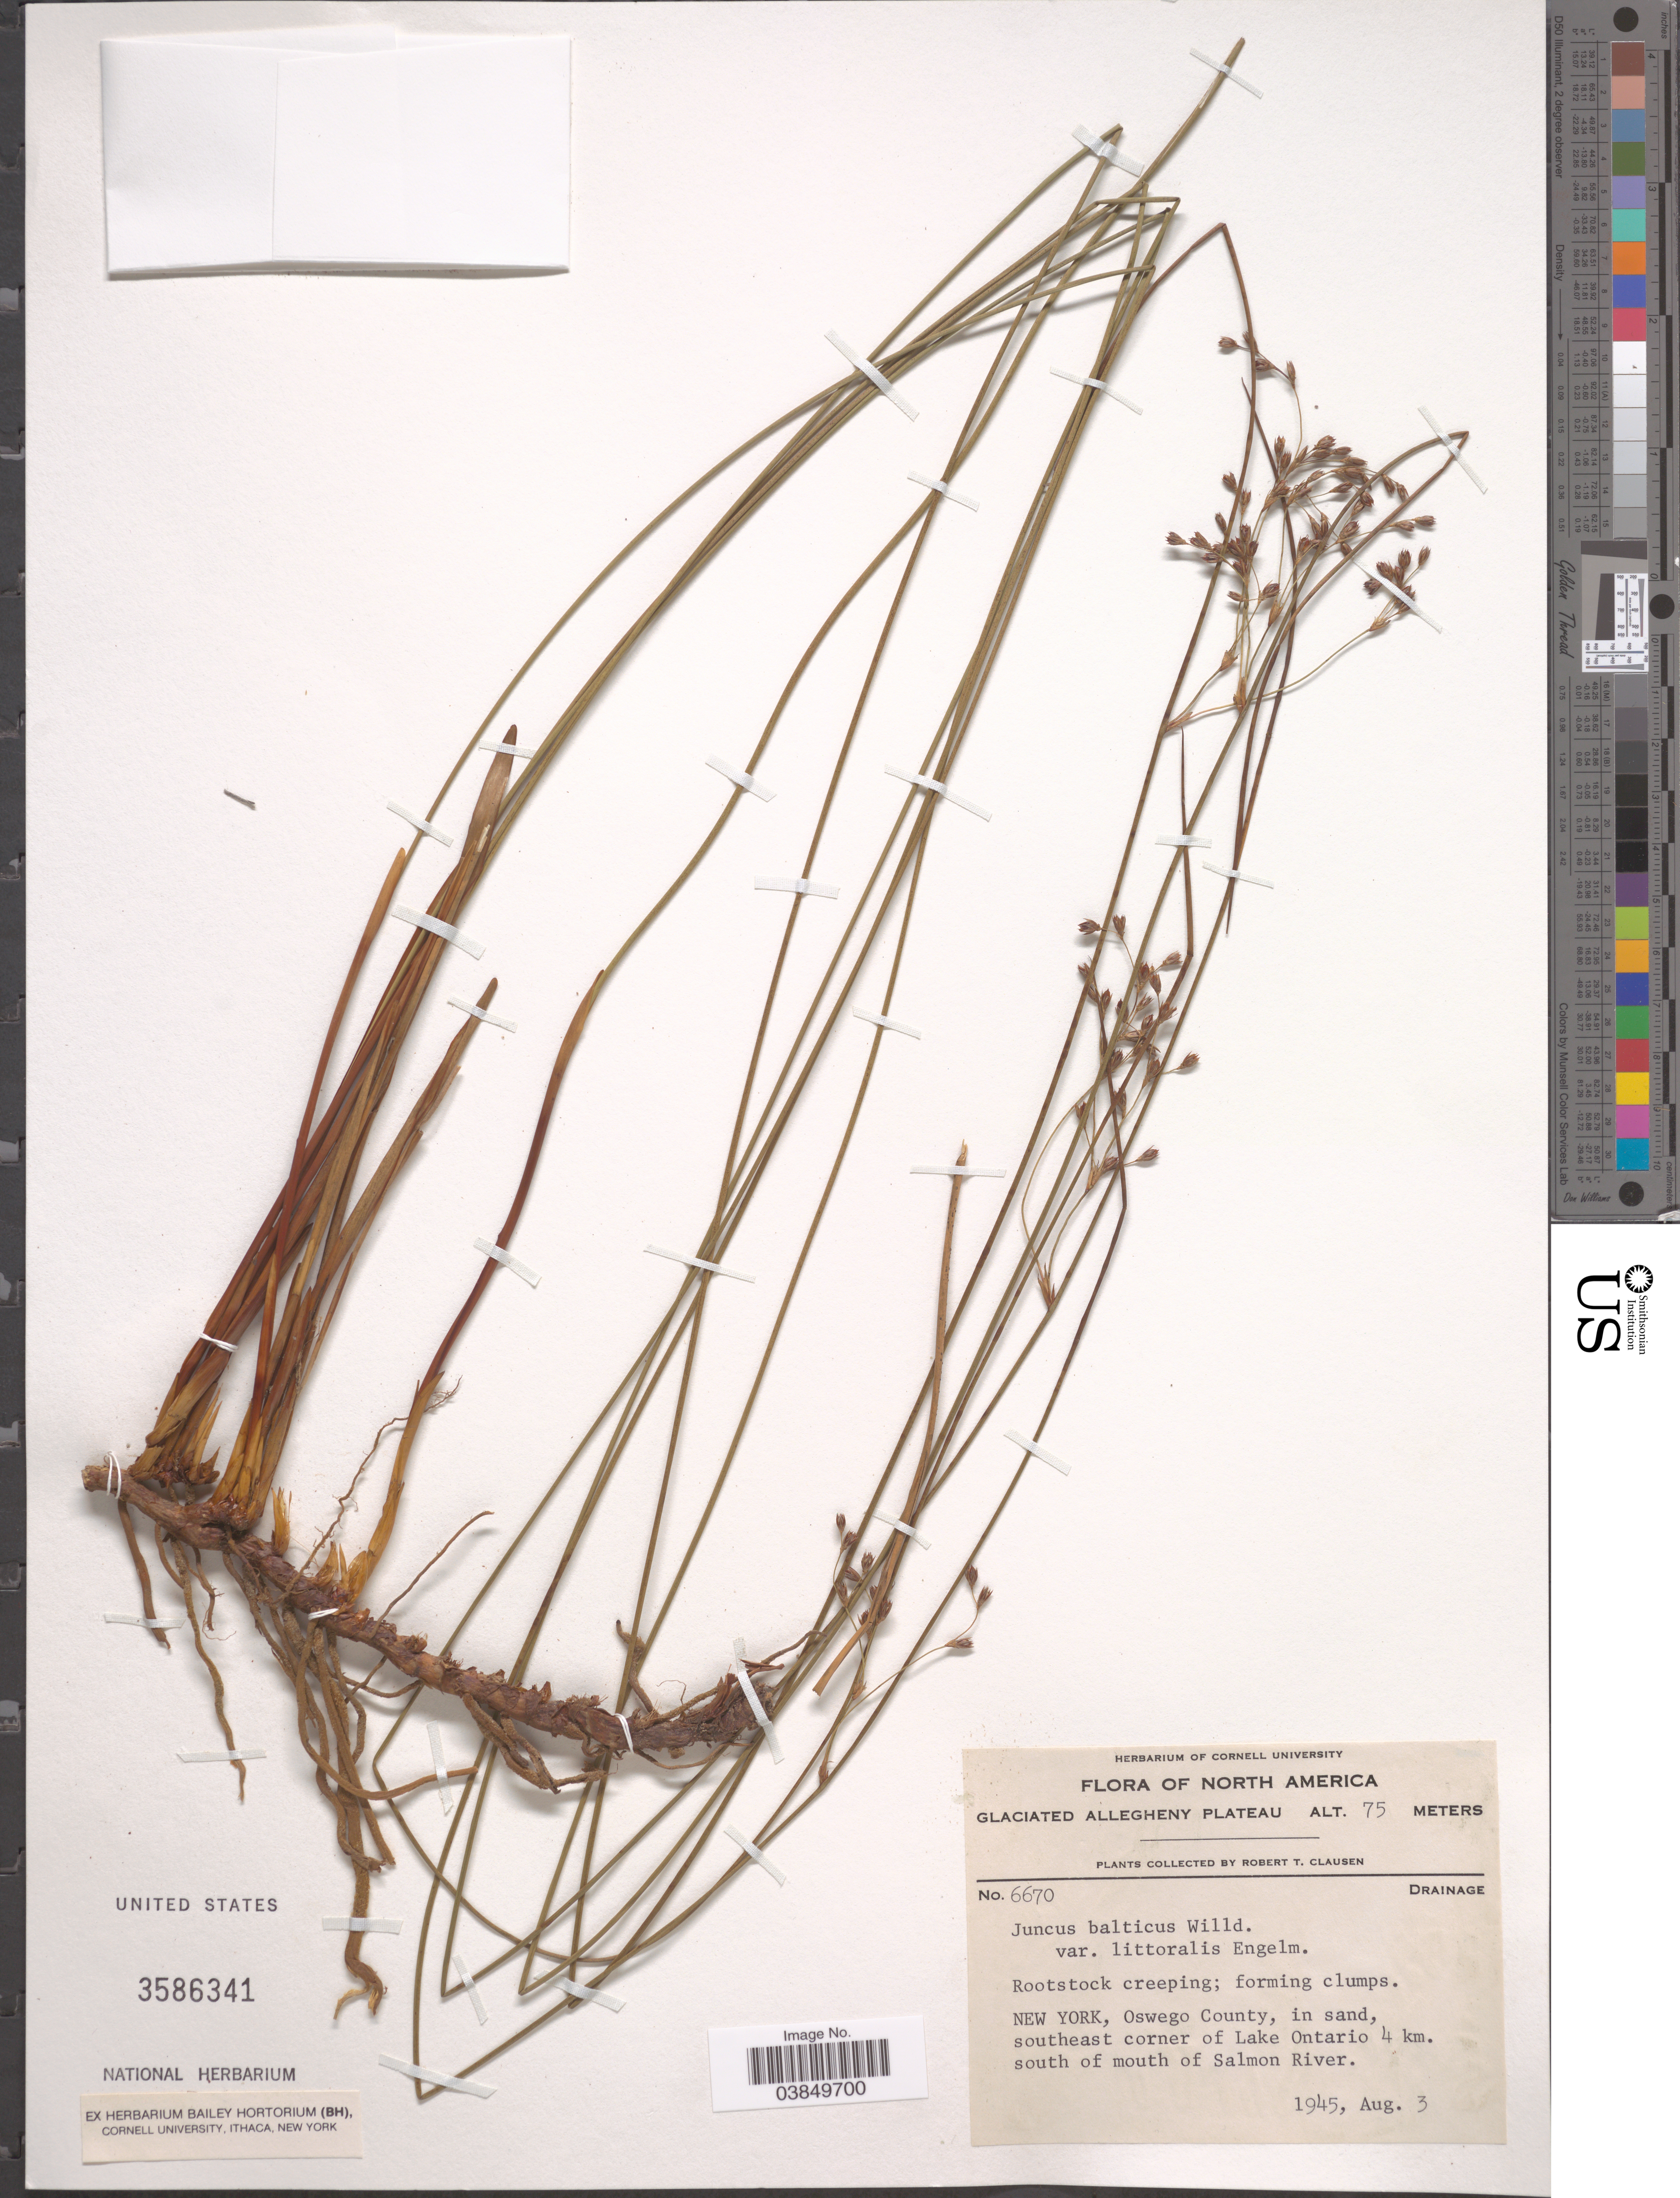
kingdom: Plantae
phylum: Tracheophyta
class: Liliopsida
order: Poales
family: Juncaceae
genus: Juncus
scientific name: Juncus balticus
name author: Willd.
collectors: R. T. Clausen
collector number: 6670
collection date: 1945-08-03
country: United States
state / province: New York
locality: Glaciated Allegheny Plateau. Oswego County, in sand, southeast corner of Lake Ontario 4 km. south of mouth of Salmon River.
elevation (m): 75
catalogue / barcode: US 3586341